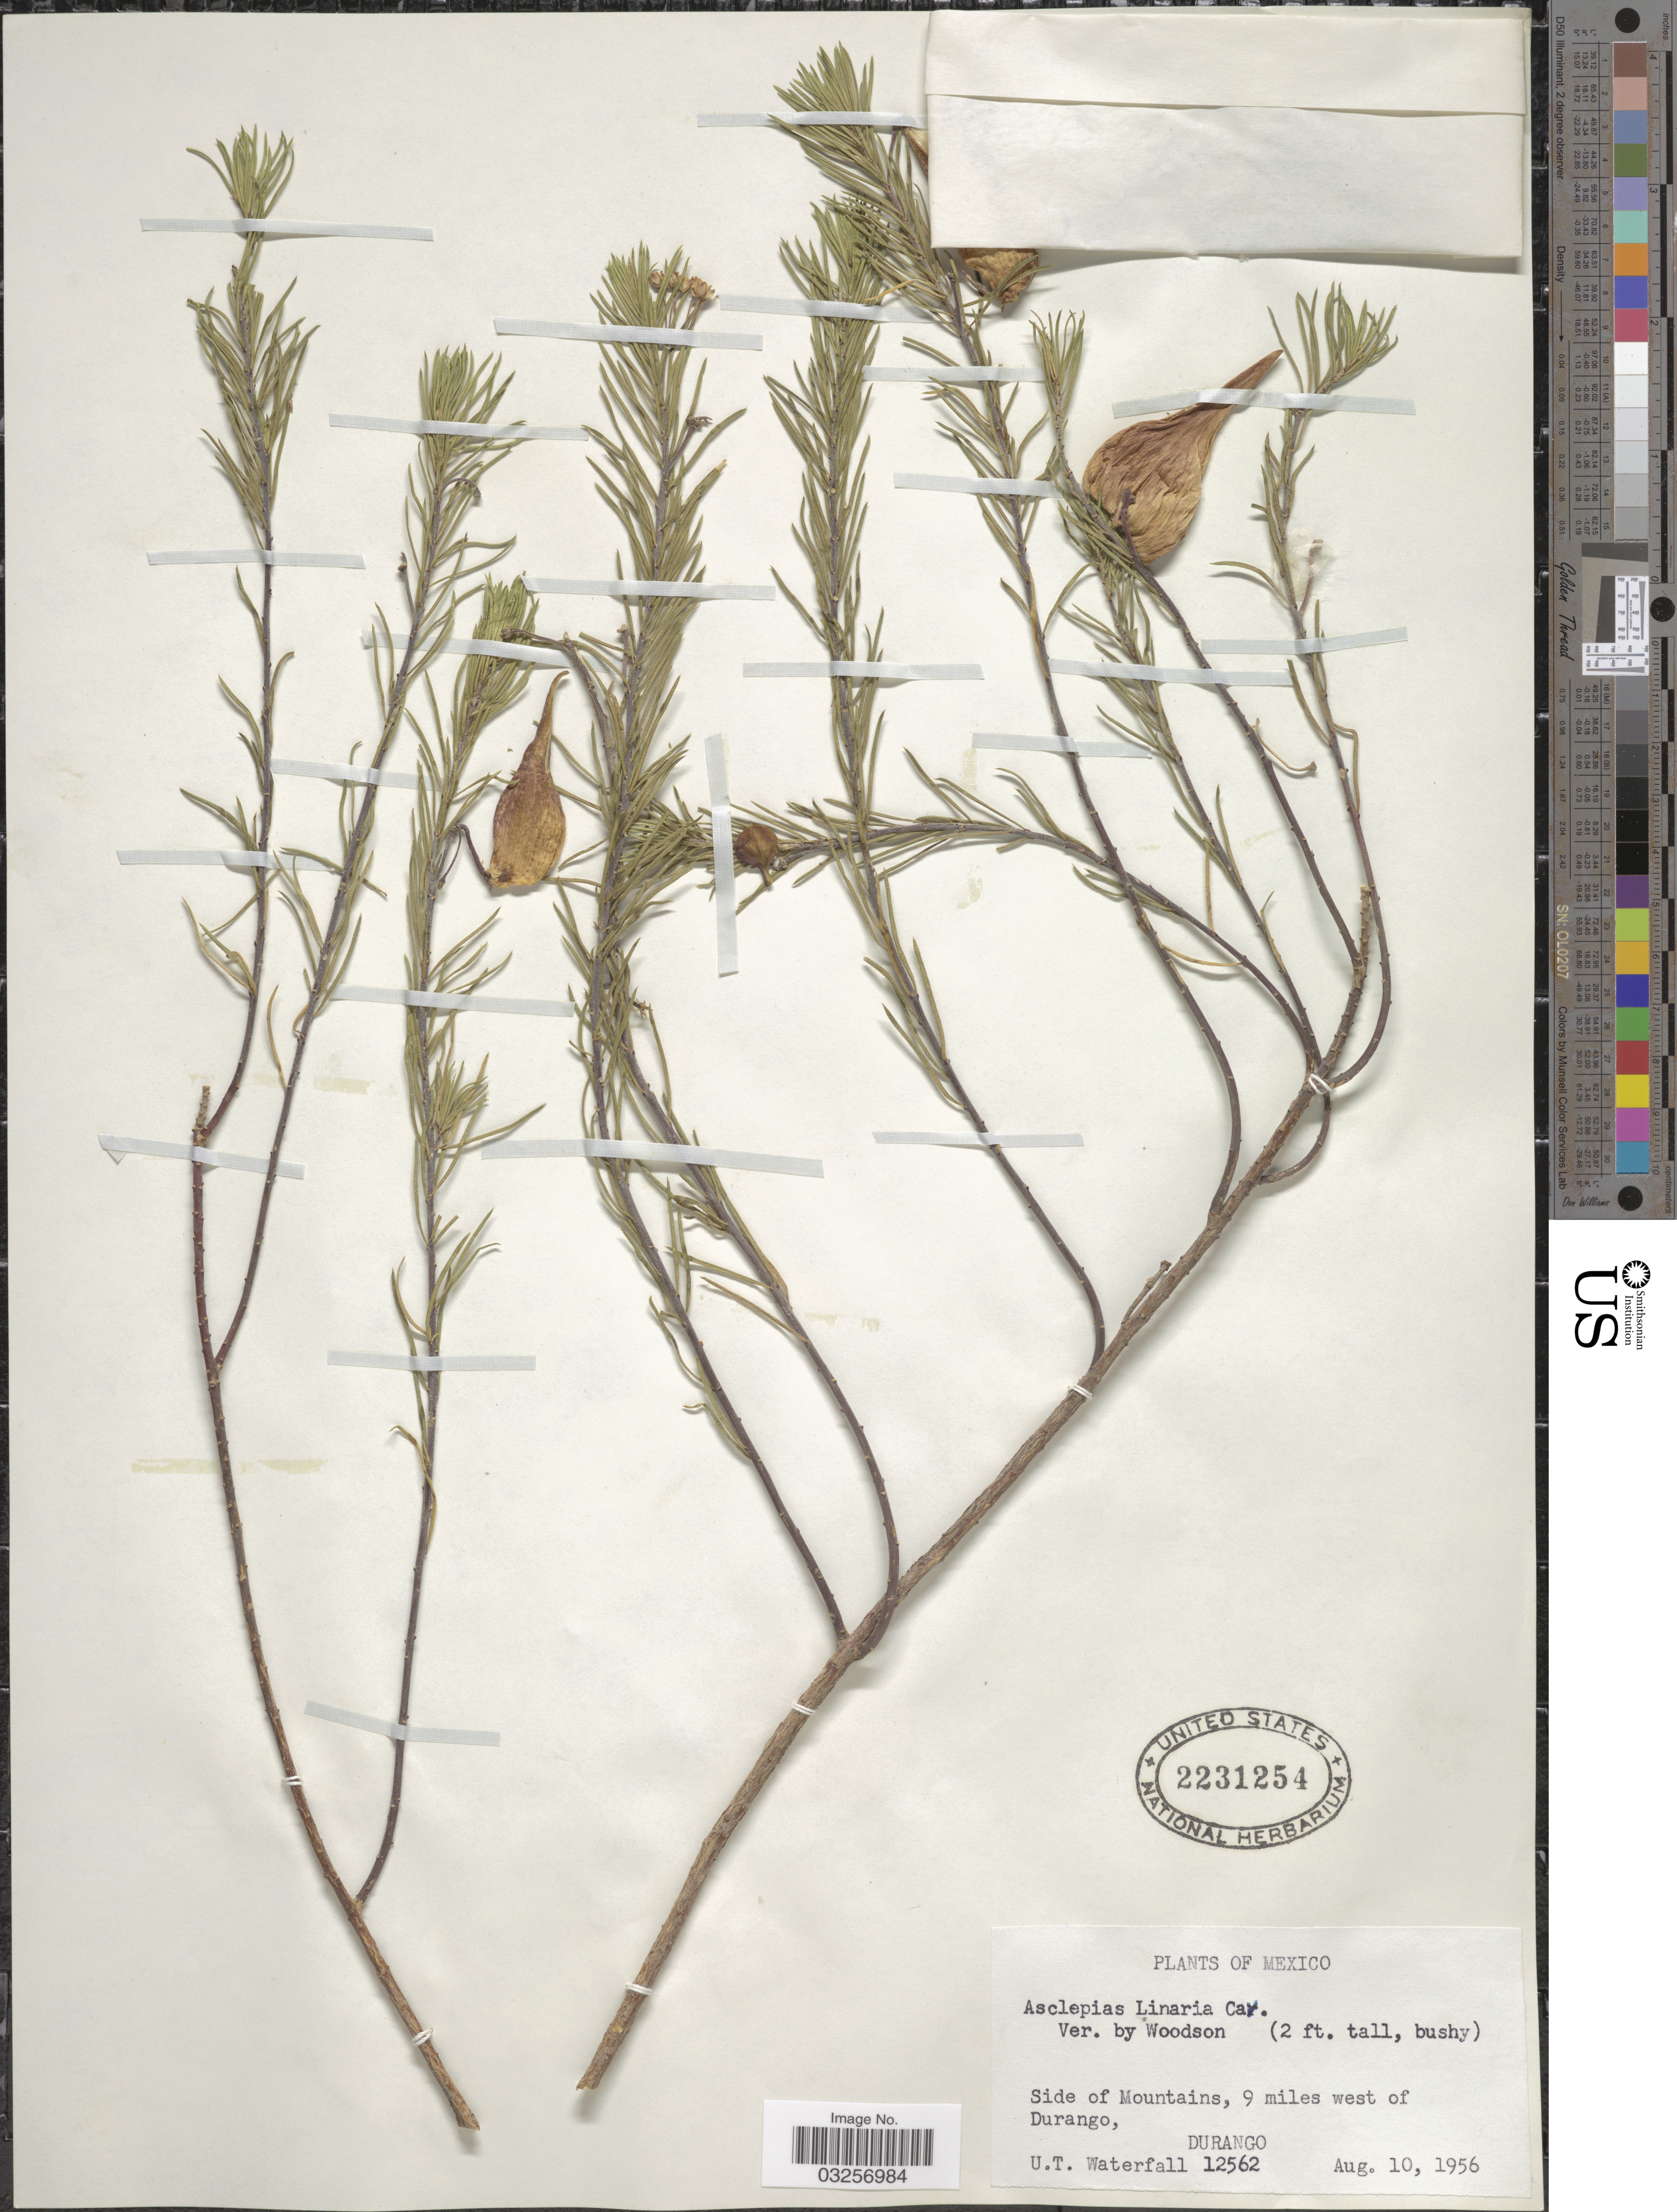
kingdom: Plantae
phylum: Tracheophyta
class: Magnoliopsida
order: Gentianales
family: Apocynaceae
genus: Asclepias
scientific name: Asclepias linaria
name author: Cav.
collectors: U. T. Waterfall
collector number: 12562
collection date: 1956-08-10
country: Mexico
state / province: Durango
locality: Side Mountains, 9 miles west of Durango, Durango.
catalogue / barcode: US 2231254